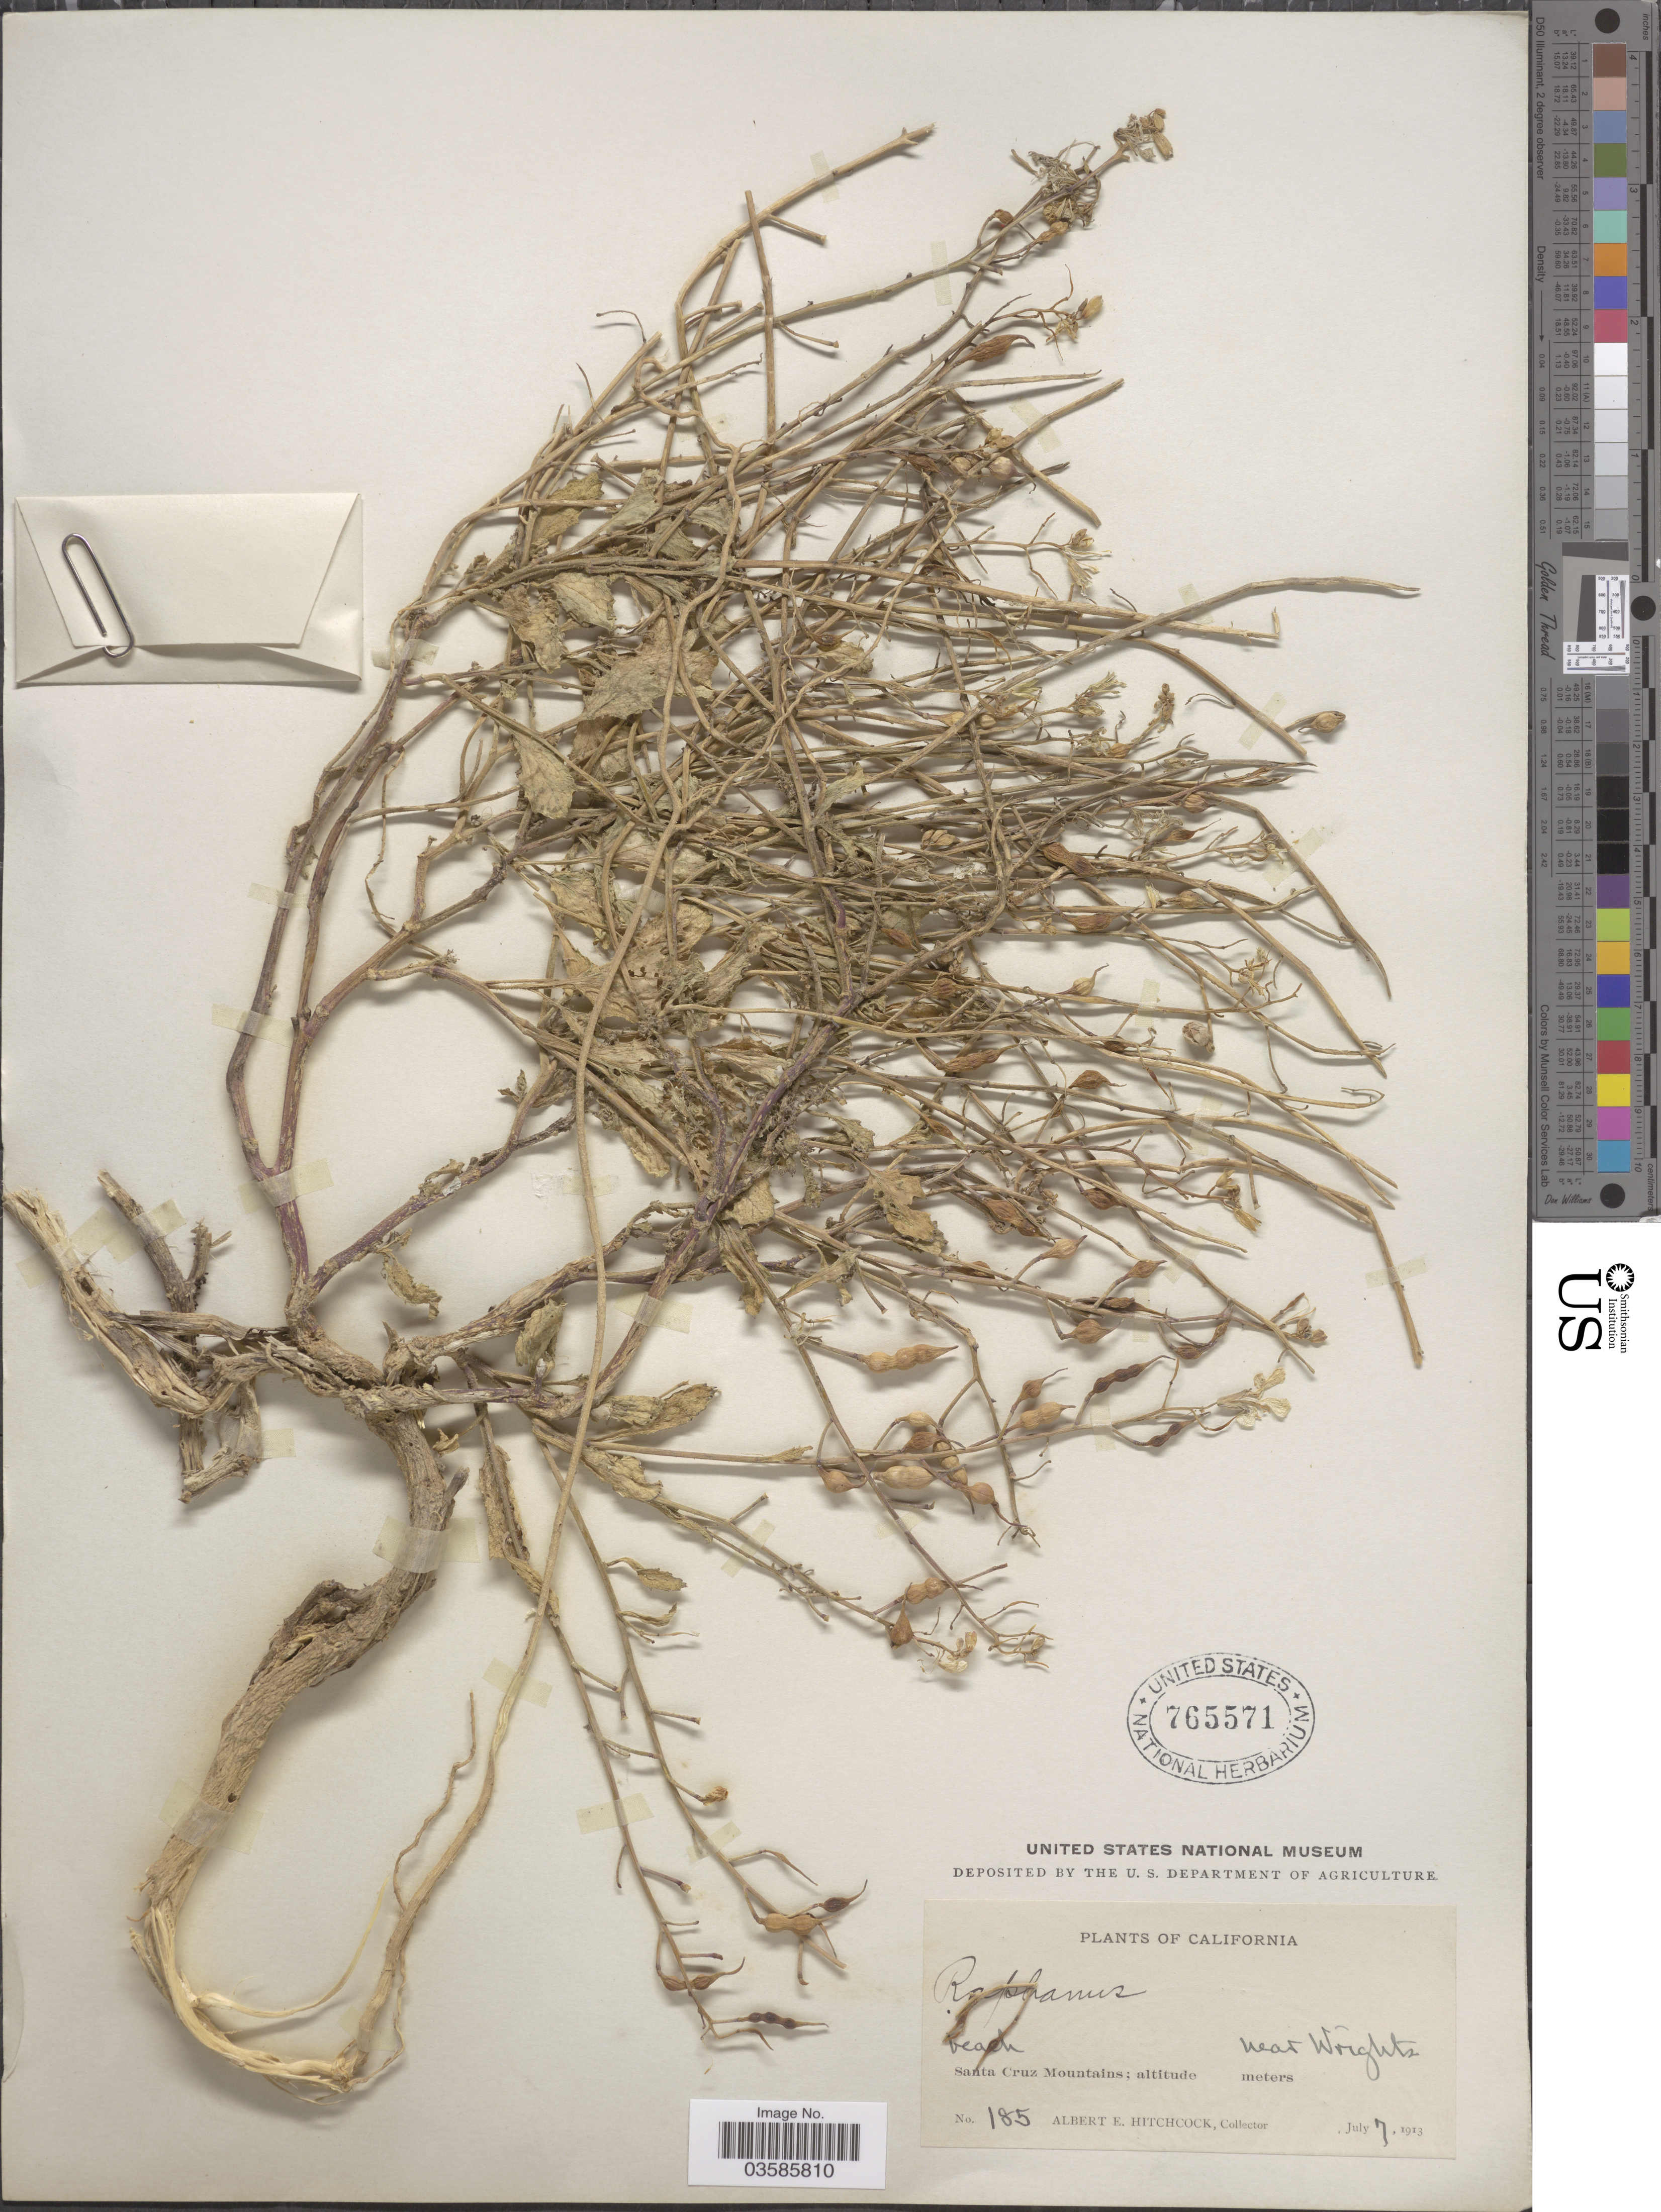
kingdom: Plantae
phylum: Tracheophyta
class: Magnoliopsida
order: Brassicales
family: Brassicaceae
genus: Raphanus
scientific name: Raphanus sativus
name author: L.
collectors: A. Hitchcock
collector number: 185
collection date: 1913-07-07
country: United States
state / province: California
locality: Beach near Wrights. Santa Cruz Mountains.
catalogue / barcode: US 765571